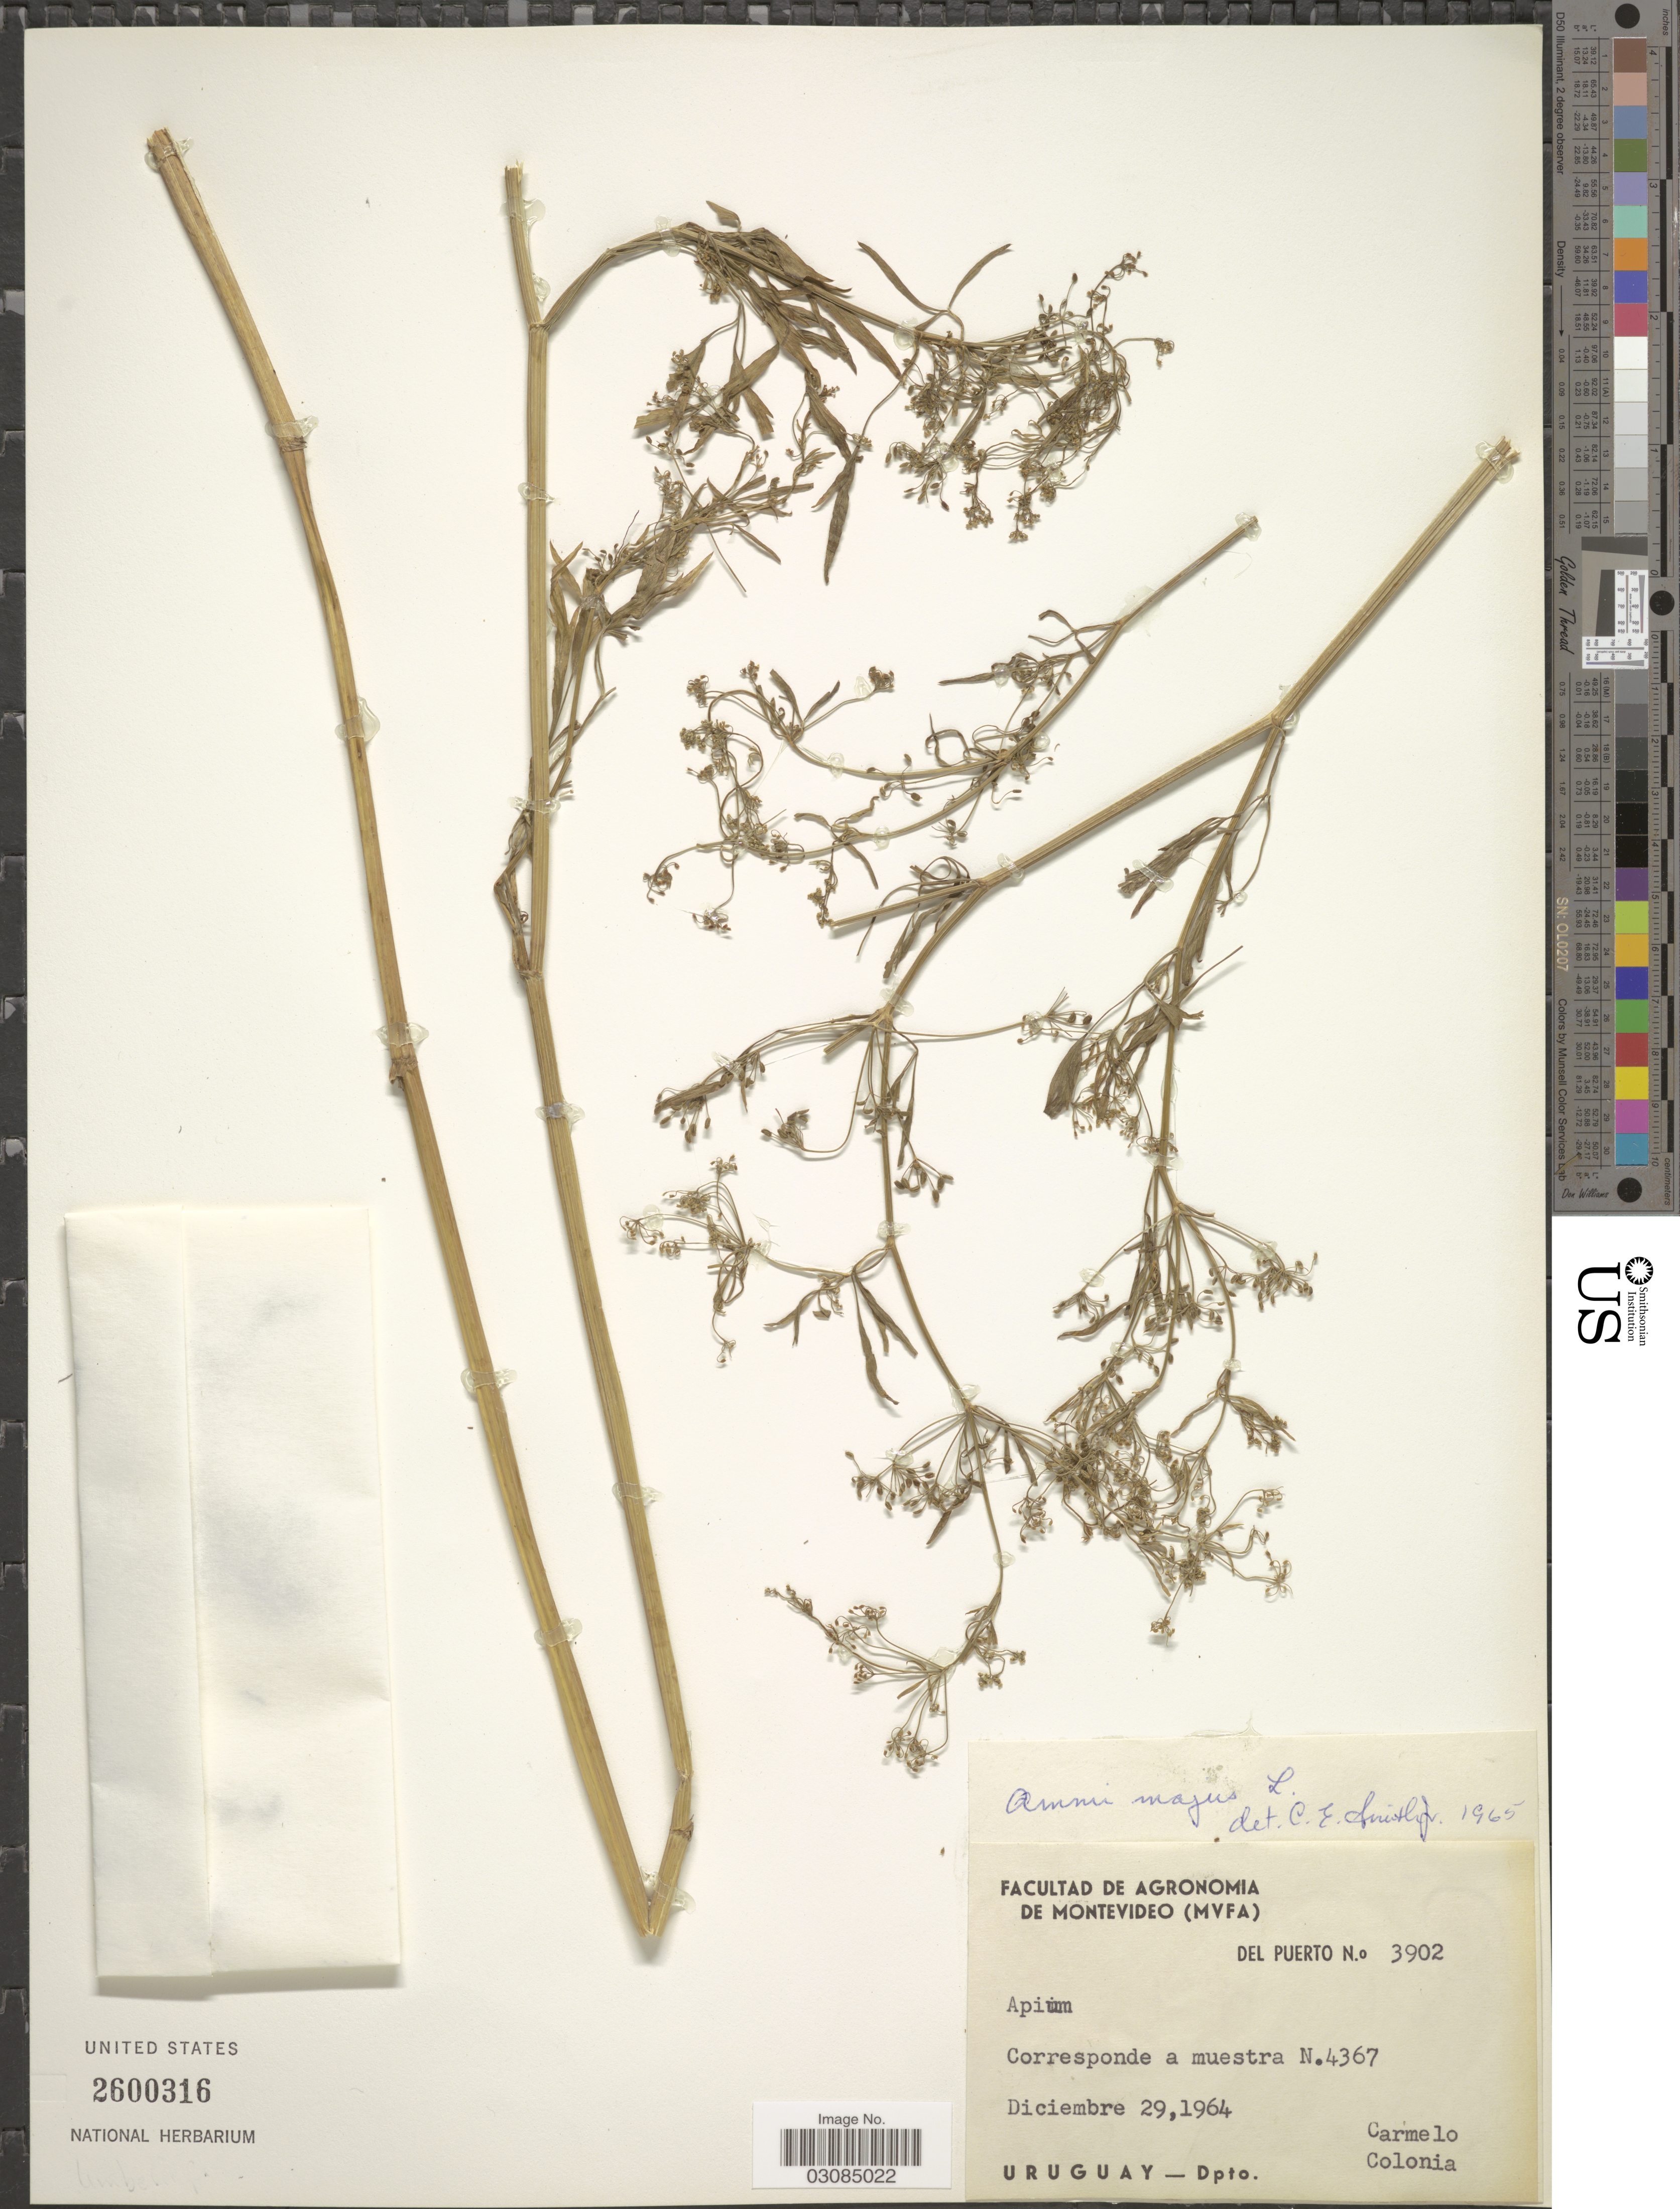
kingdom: Plantae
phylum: Tracheophyta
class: Magnoliopsida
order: Apiales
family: Apiaceae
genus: Ammi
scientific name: Ammi majus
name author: L.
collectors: Del Puerto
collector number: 3902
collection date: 1964-12-29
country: Uruguay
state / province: Colonia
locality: Dpto. Carmelo Colonia.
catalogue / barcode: US 2600316